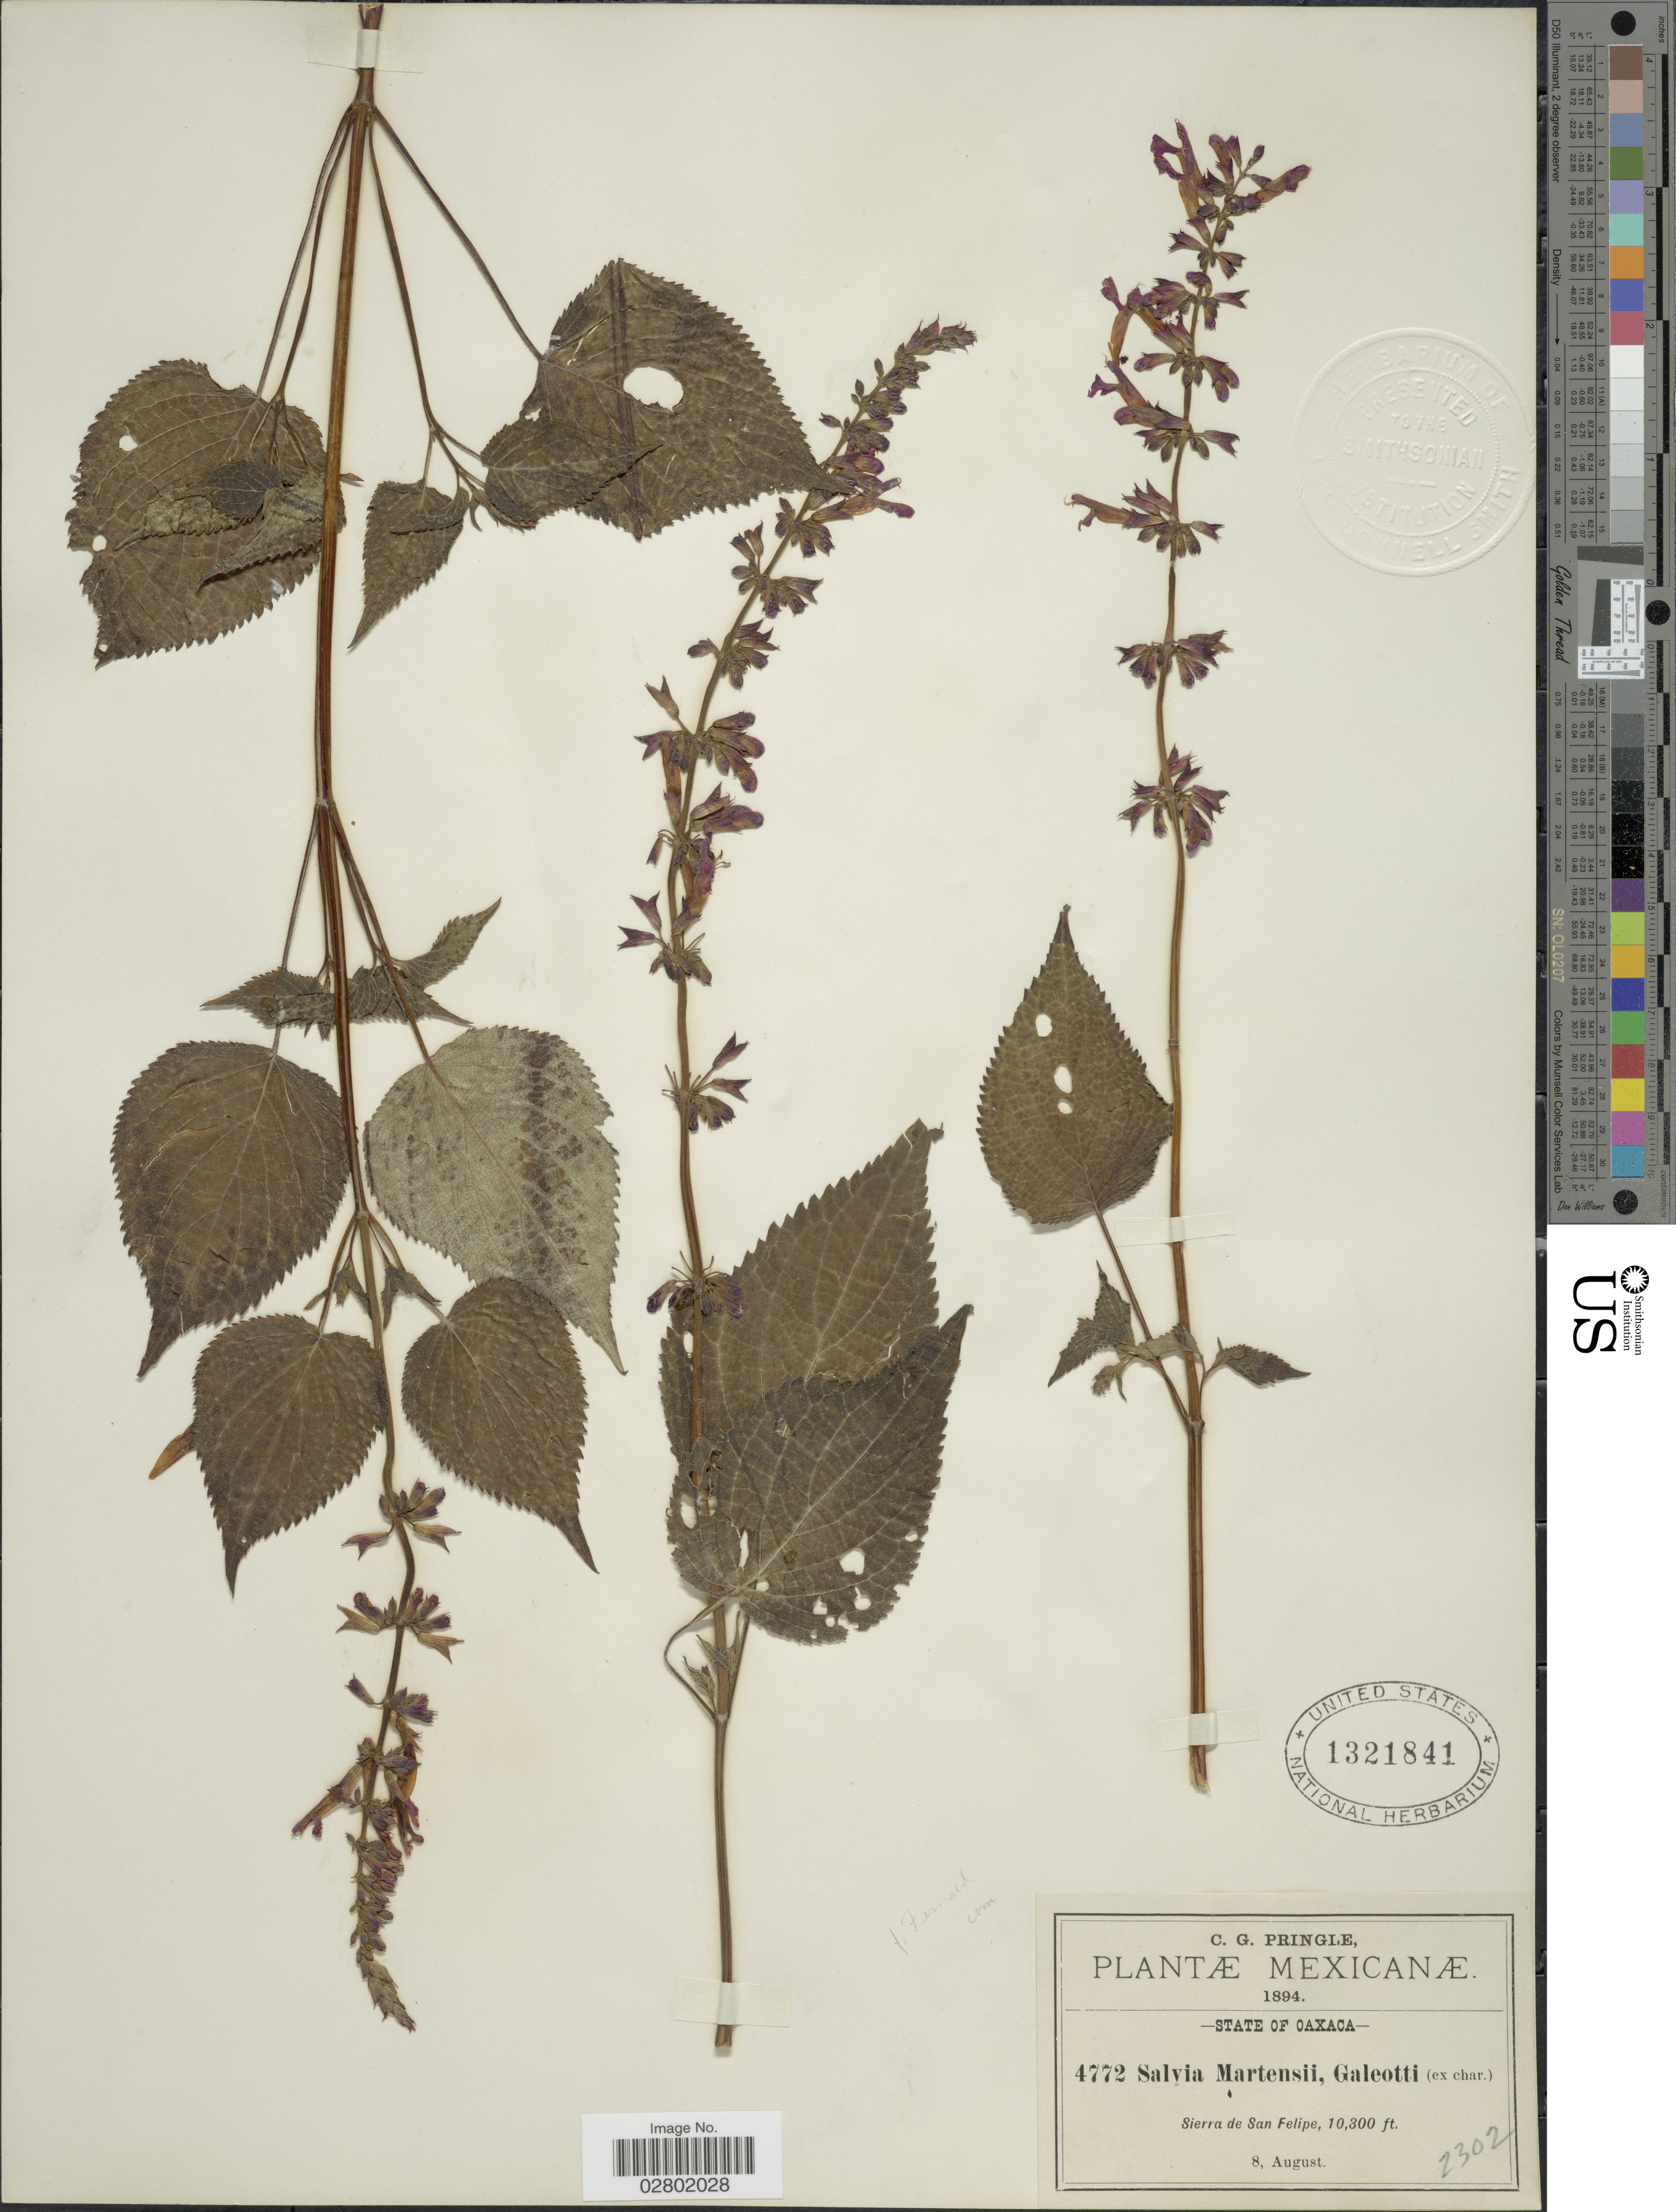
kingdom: Plantae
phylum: Tracheophyta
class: Magnoliopsida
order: Lamiales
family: Lamiaceae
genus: Salvia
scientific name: Salvia martensii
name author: Galeotti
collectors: C. G. Pringle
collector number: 4772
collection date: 1894-08-08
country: Mexico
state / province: Oaxaca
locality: Sierra de San Felipe.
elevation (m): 3139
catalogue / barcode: US 1321841